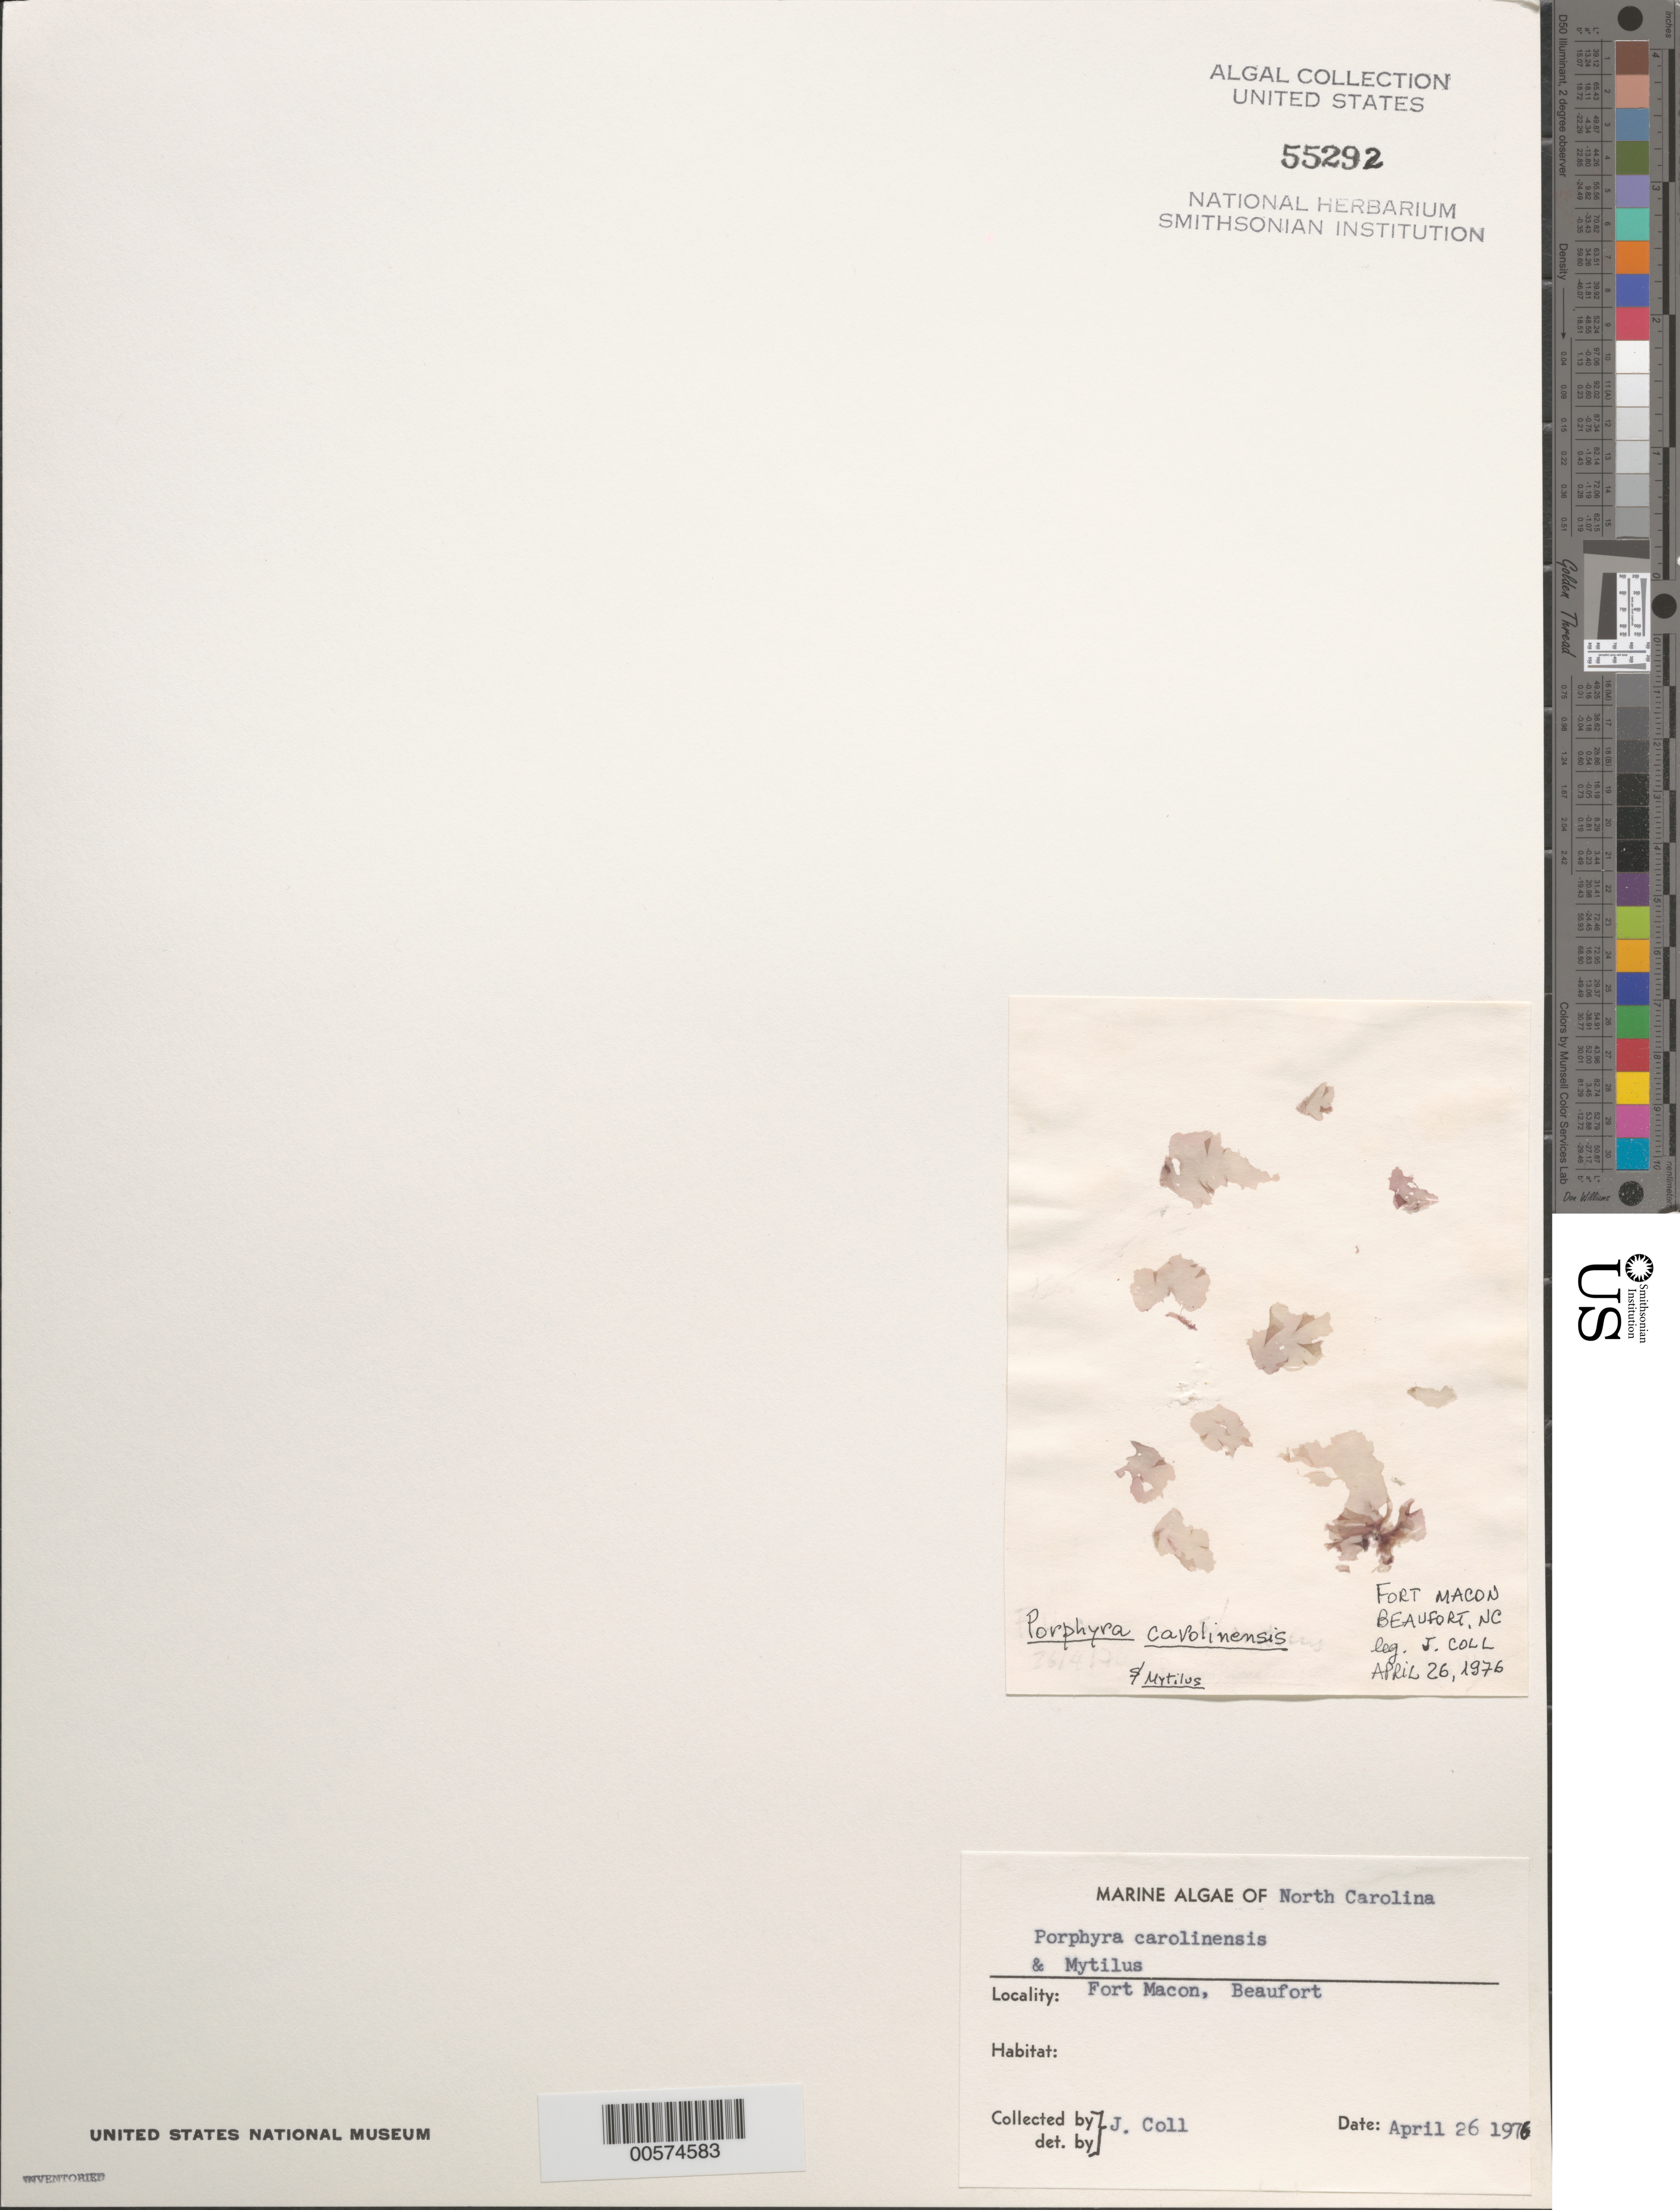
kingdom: Plantae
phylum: Rhodophyta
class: Bangiophyceae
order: Bangiales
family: Bangiaceae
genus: Phycocalidia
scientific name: Phycocalidia suborbiculata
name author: (Kjellm.) Santiañez & M.J. Wynne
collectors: J. Coll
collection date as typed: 26 Apr 1976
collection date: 1976-04-26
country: United States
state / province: North Carolina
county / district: Carteret County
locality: Beaufort, Fort Macon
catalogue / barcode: US 55292